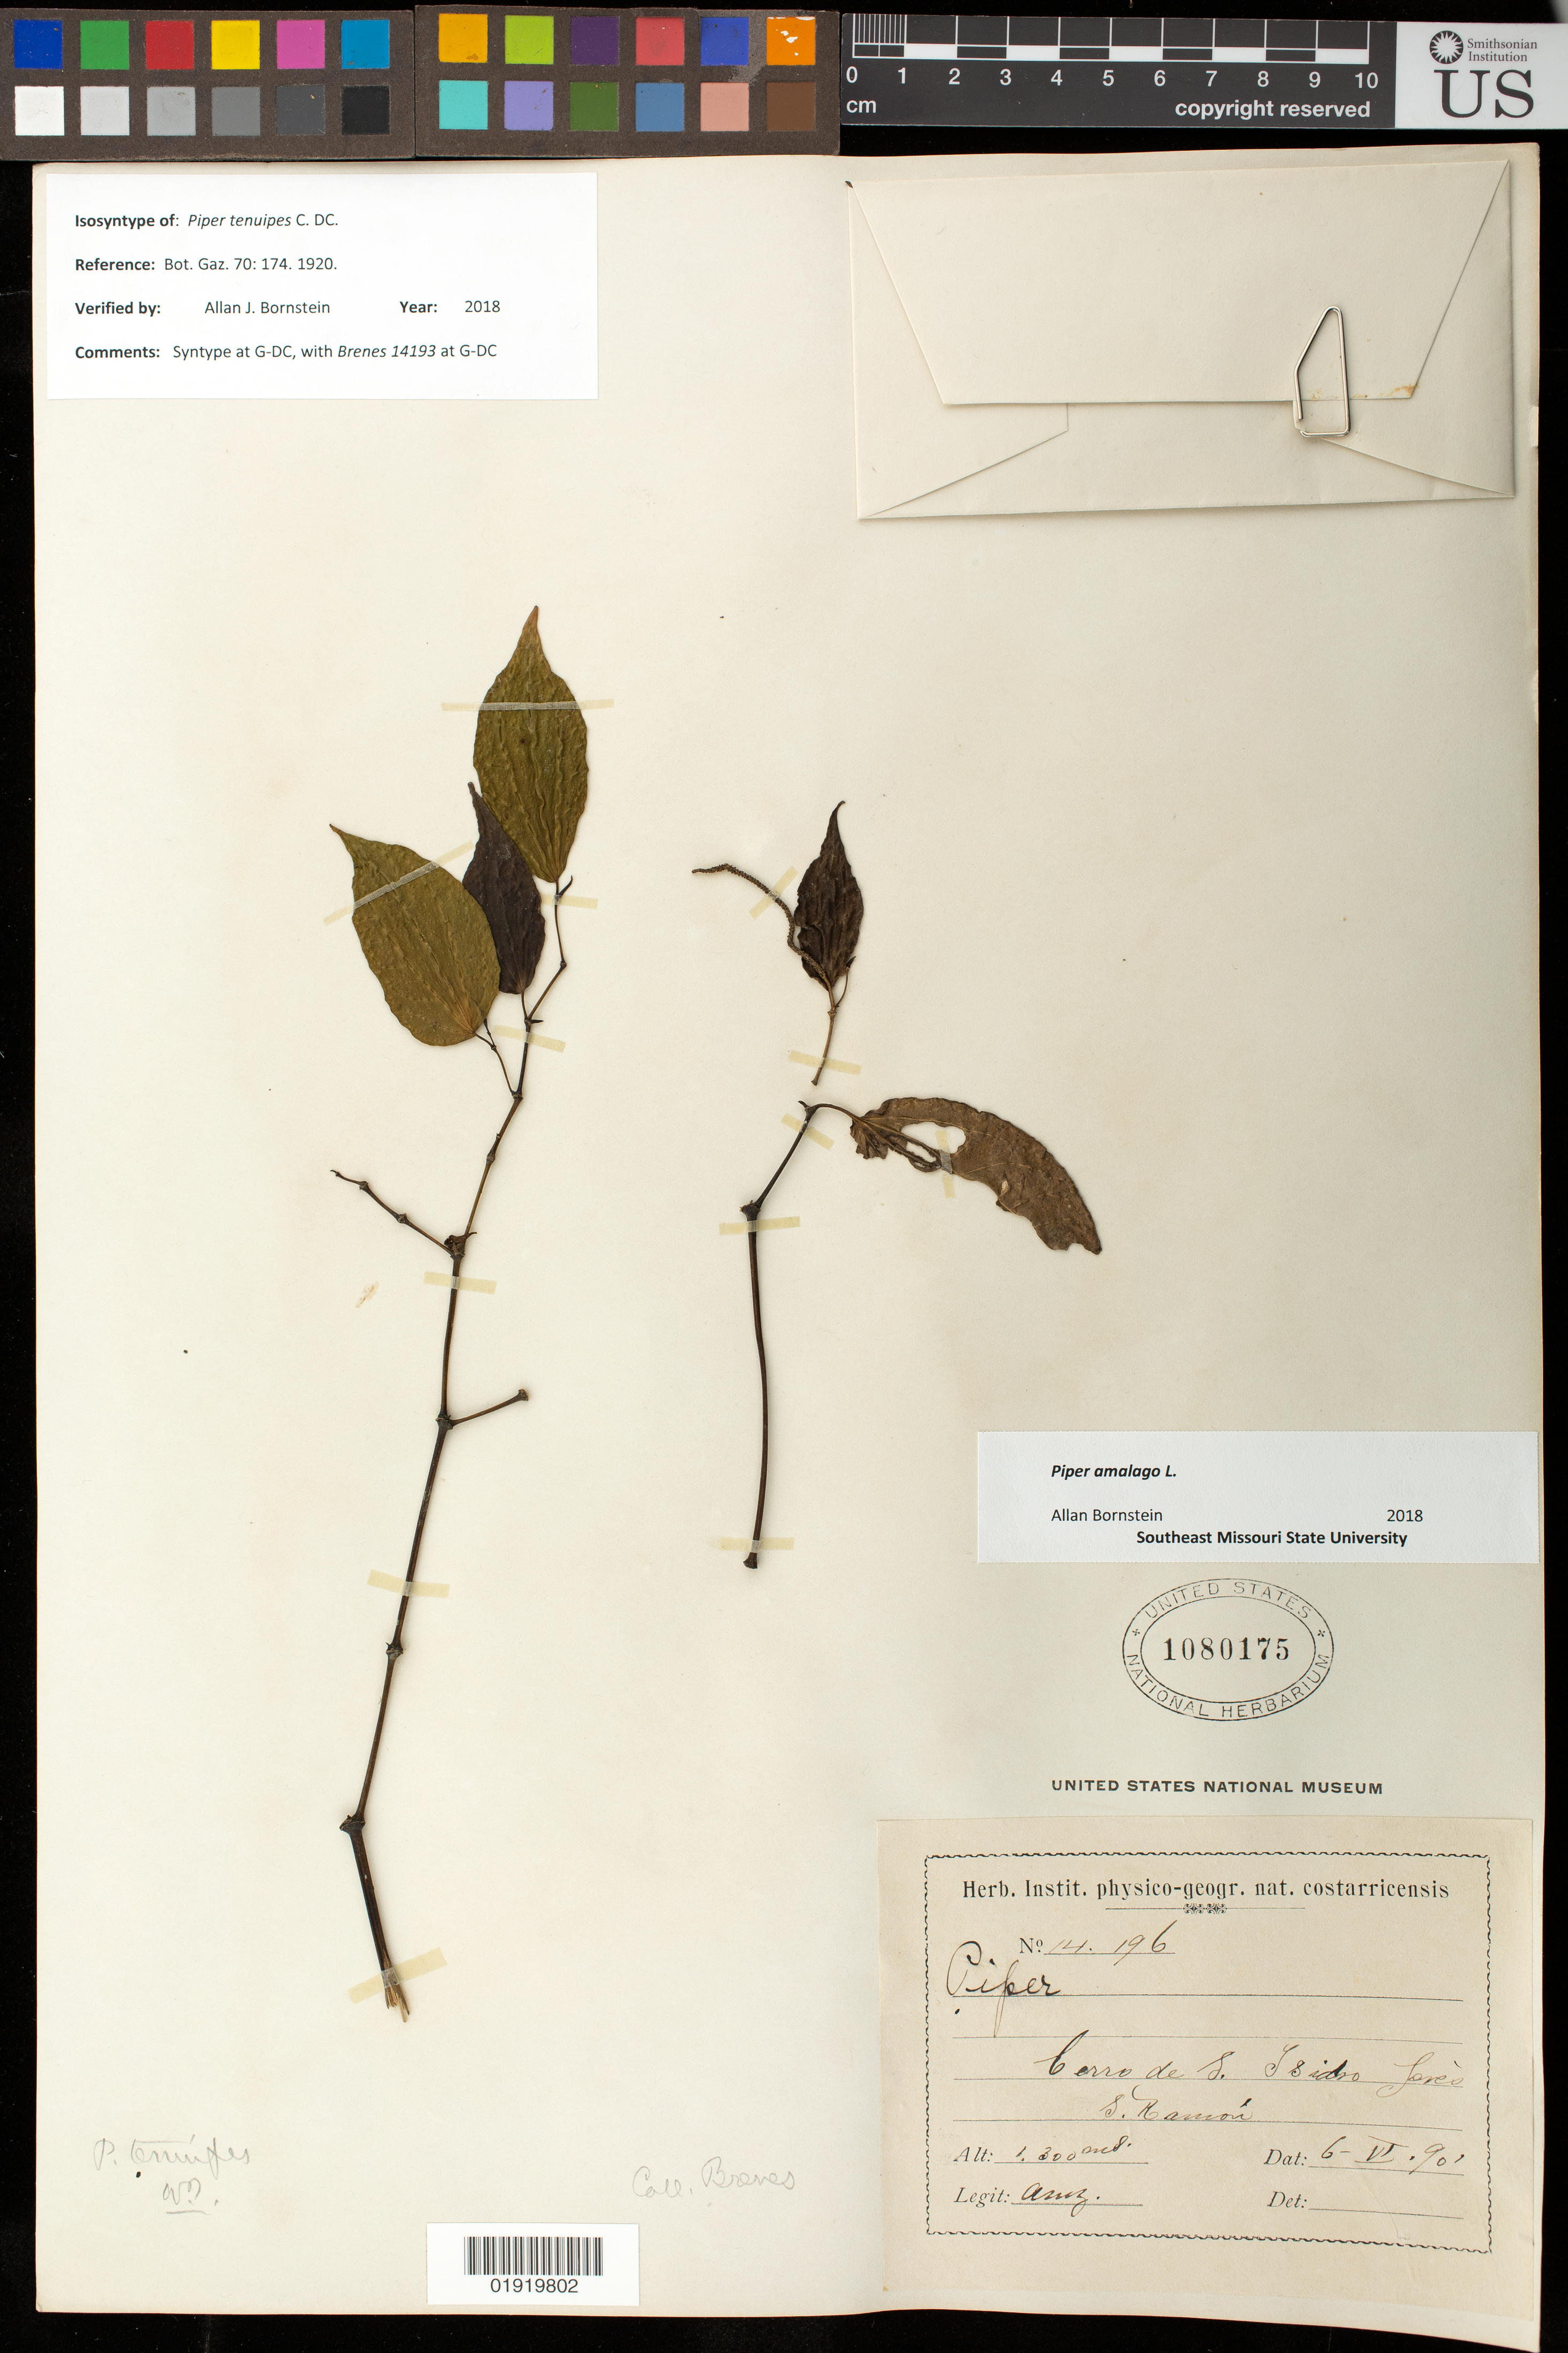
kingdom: Plantae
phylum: Tracheophyta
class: Magnoliopsida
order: Piperales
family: Piperaceae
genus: Piper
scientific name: Piper tenuipes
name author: C. DC.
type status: Isosyntype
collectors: A. Brenes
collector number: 14196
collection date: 1901-06-06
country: Costa Rica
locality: Cerro de San Isidro près San Ramón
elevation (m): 1300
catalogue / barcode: US 1080175